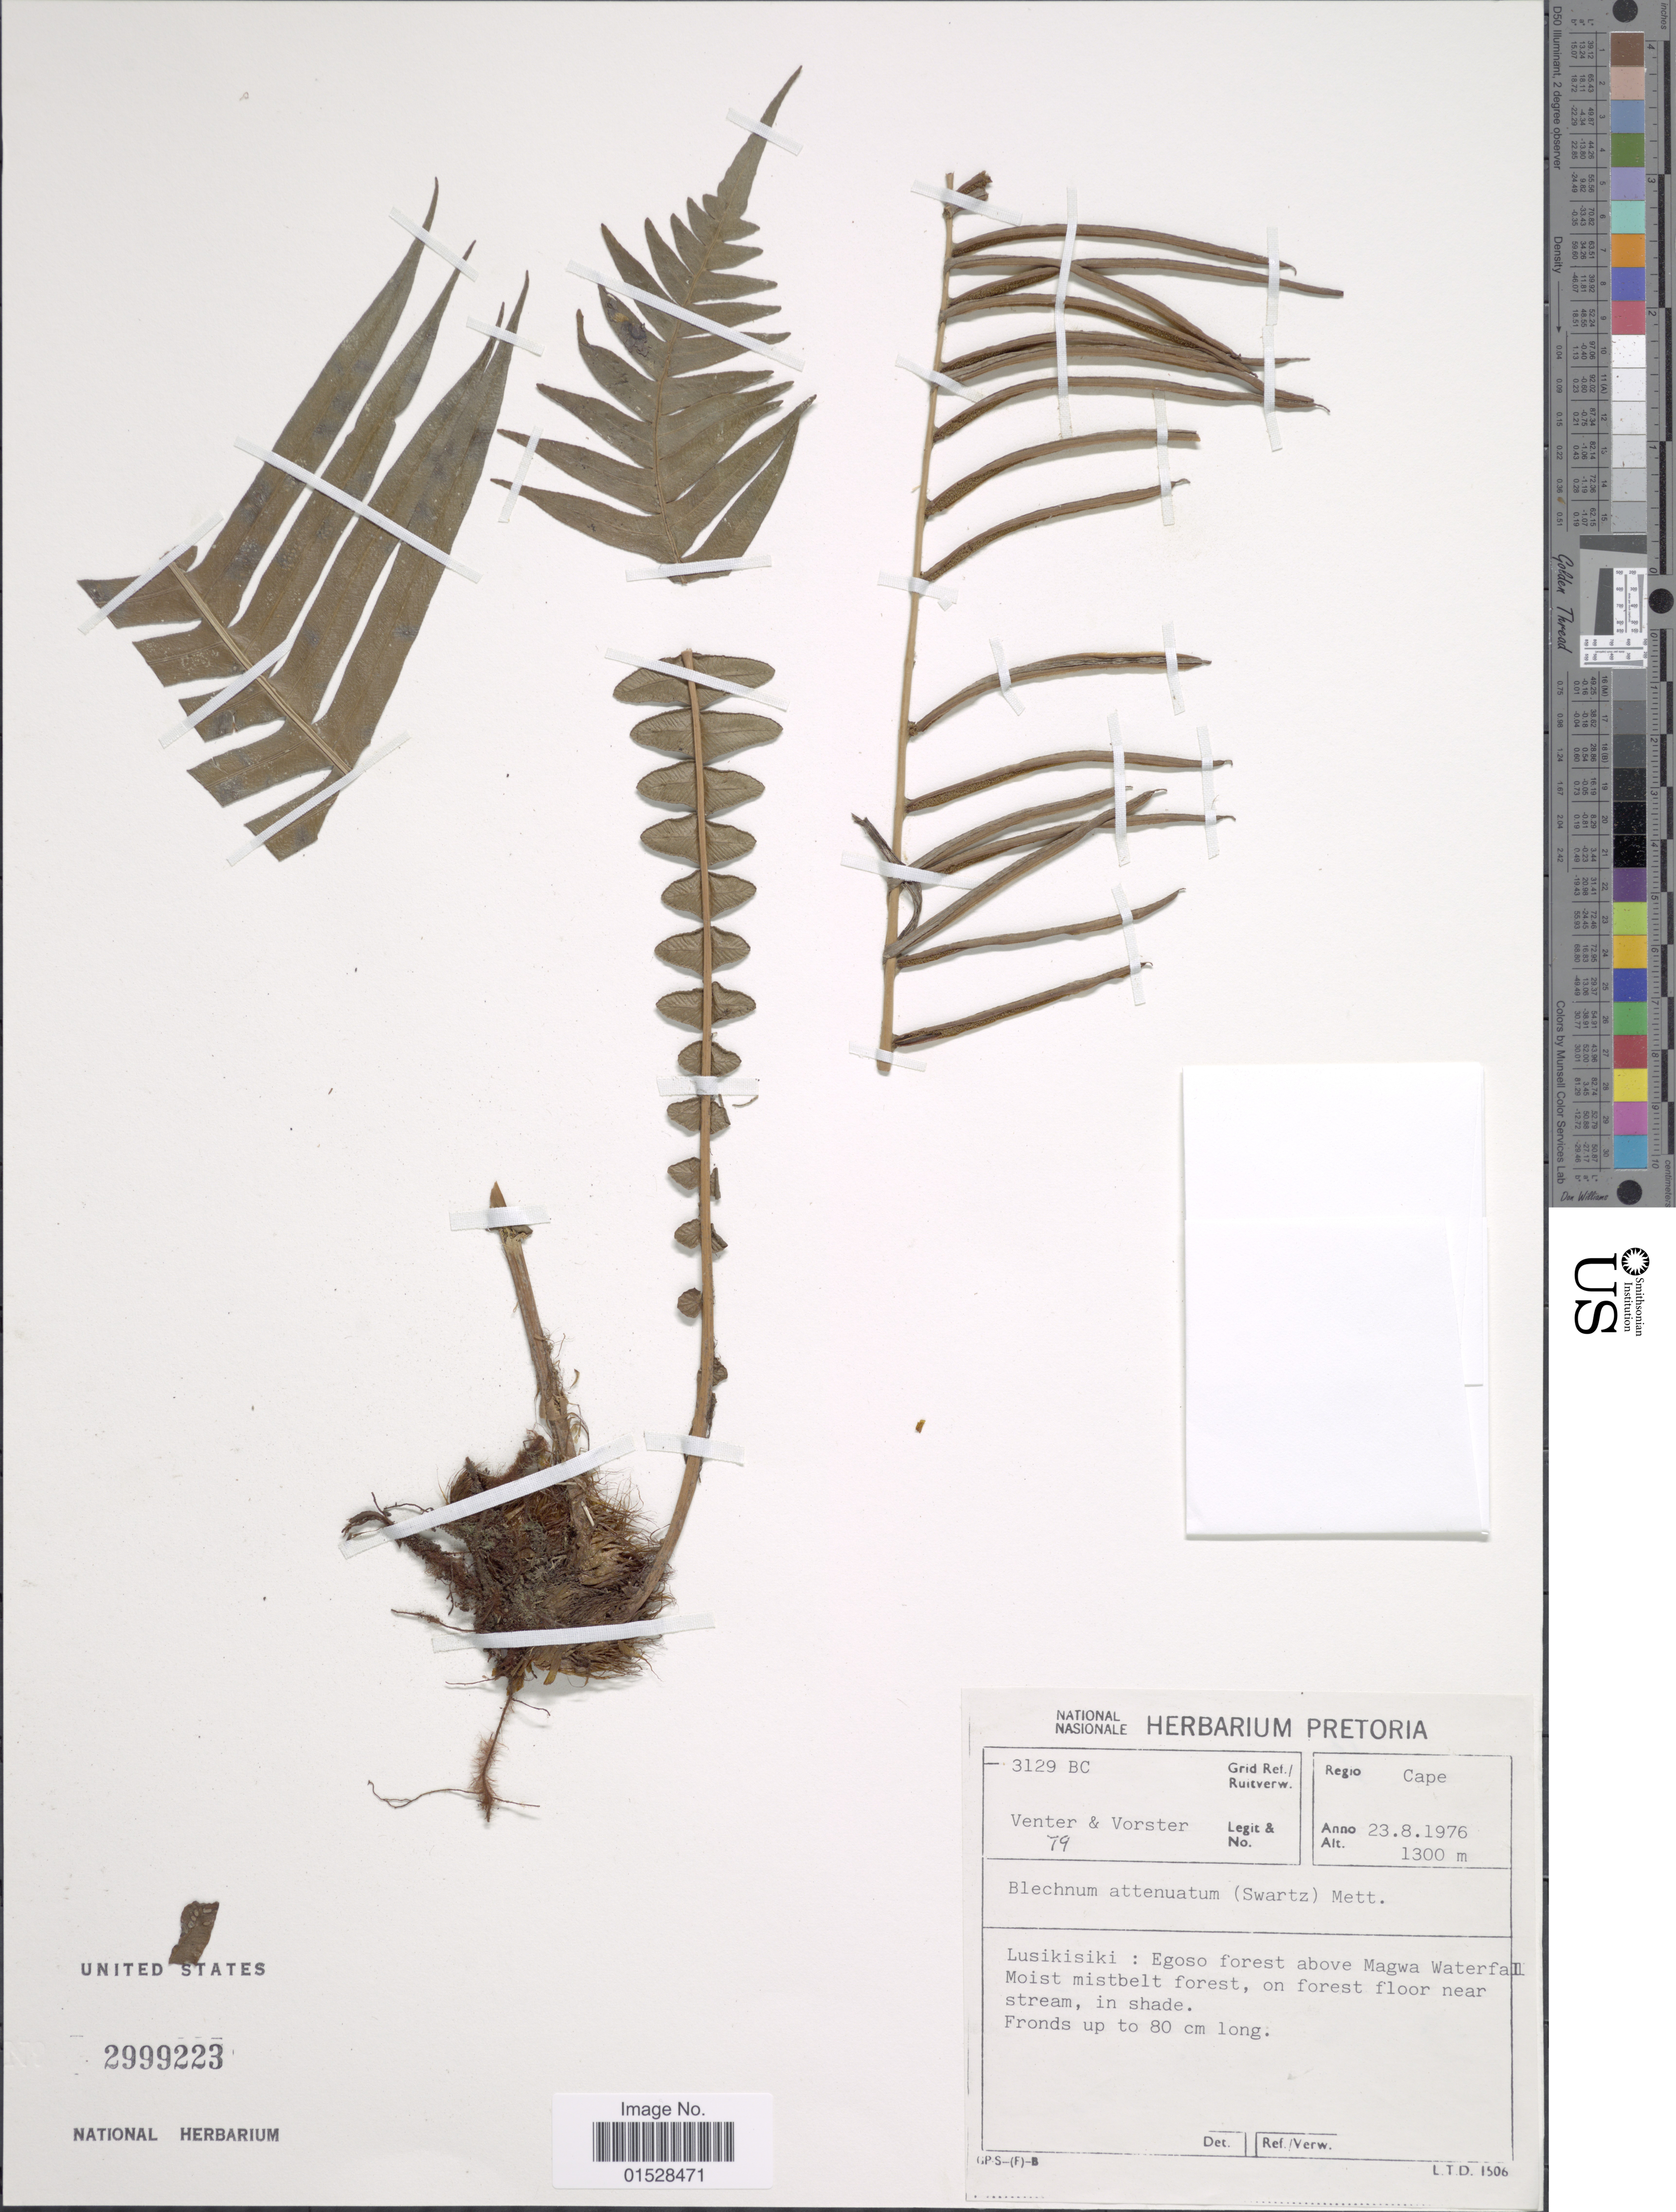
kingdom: Plantae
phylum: Tracheophyta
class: Polypodiopsida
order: Polypodiales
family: Blechnaceae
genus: Blechnum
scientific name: Blechnum attenuatum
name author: (Sw.) Mett.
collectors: -. Venter & -. Vorster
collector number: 79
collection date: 1976-08-23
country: South Africa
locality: Regio Cape, Lusikisiki: Egoso forest above Magwa Waterfall.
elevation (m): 1300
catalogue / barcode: US 2999223